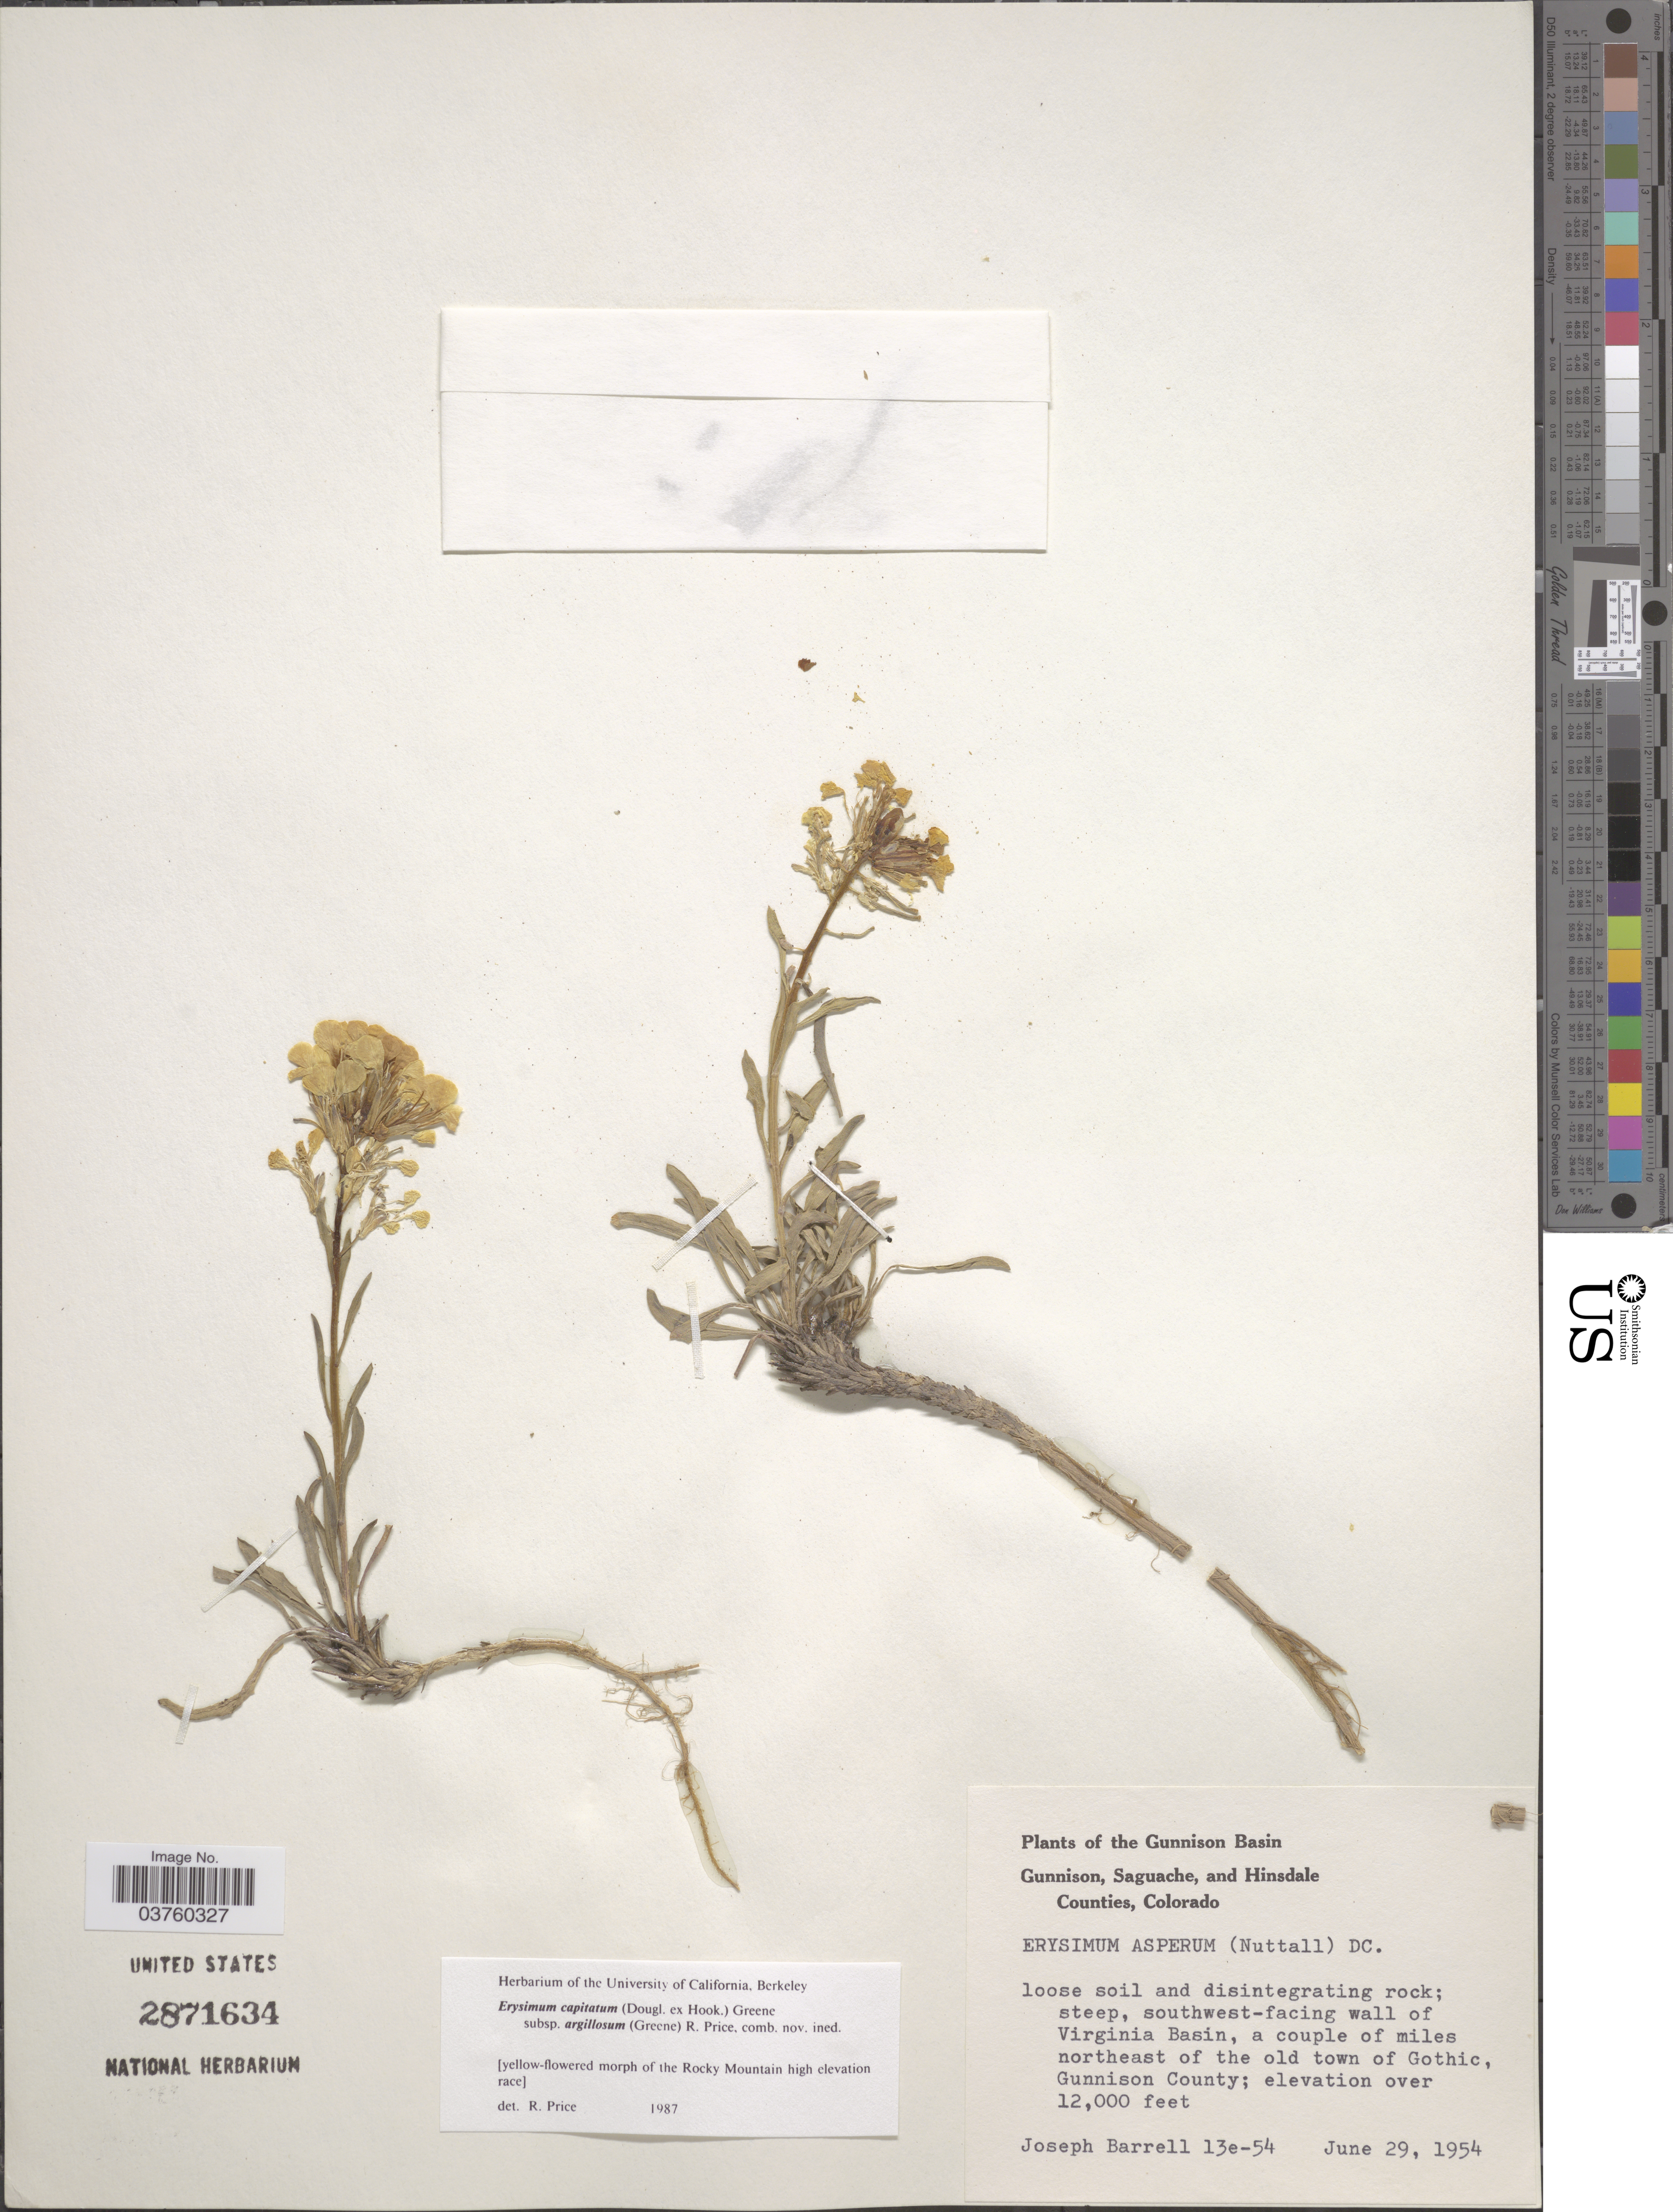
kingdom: Plantae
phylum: Tracheophyta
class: Magnoliopsida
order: Brassicales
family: Brassicaceae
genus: Erysimum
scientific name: Erysimum capitatum var. argillosum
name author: (Greene) R.J. Davis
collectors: J. Barrell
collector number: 13e-54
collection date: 1954-06-29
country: United States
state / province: Colorado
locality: The Gunnison Basin. Southwest-facing wall of Viginia Basin, a couple of miles northeast of the old town of Gothic, Gunnison County.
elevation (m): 3658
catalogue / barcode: US 2871634